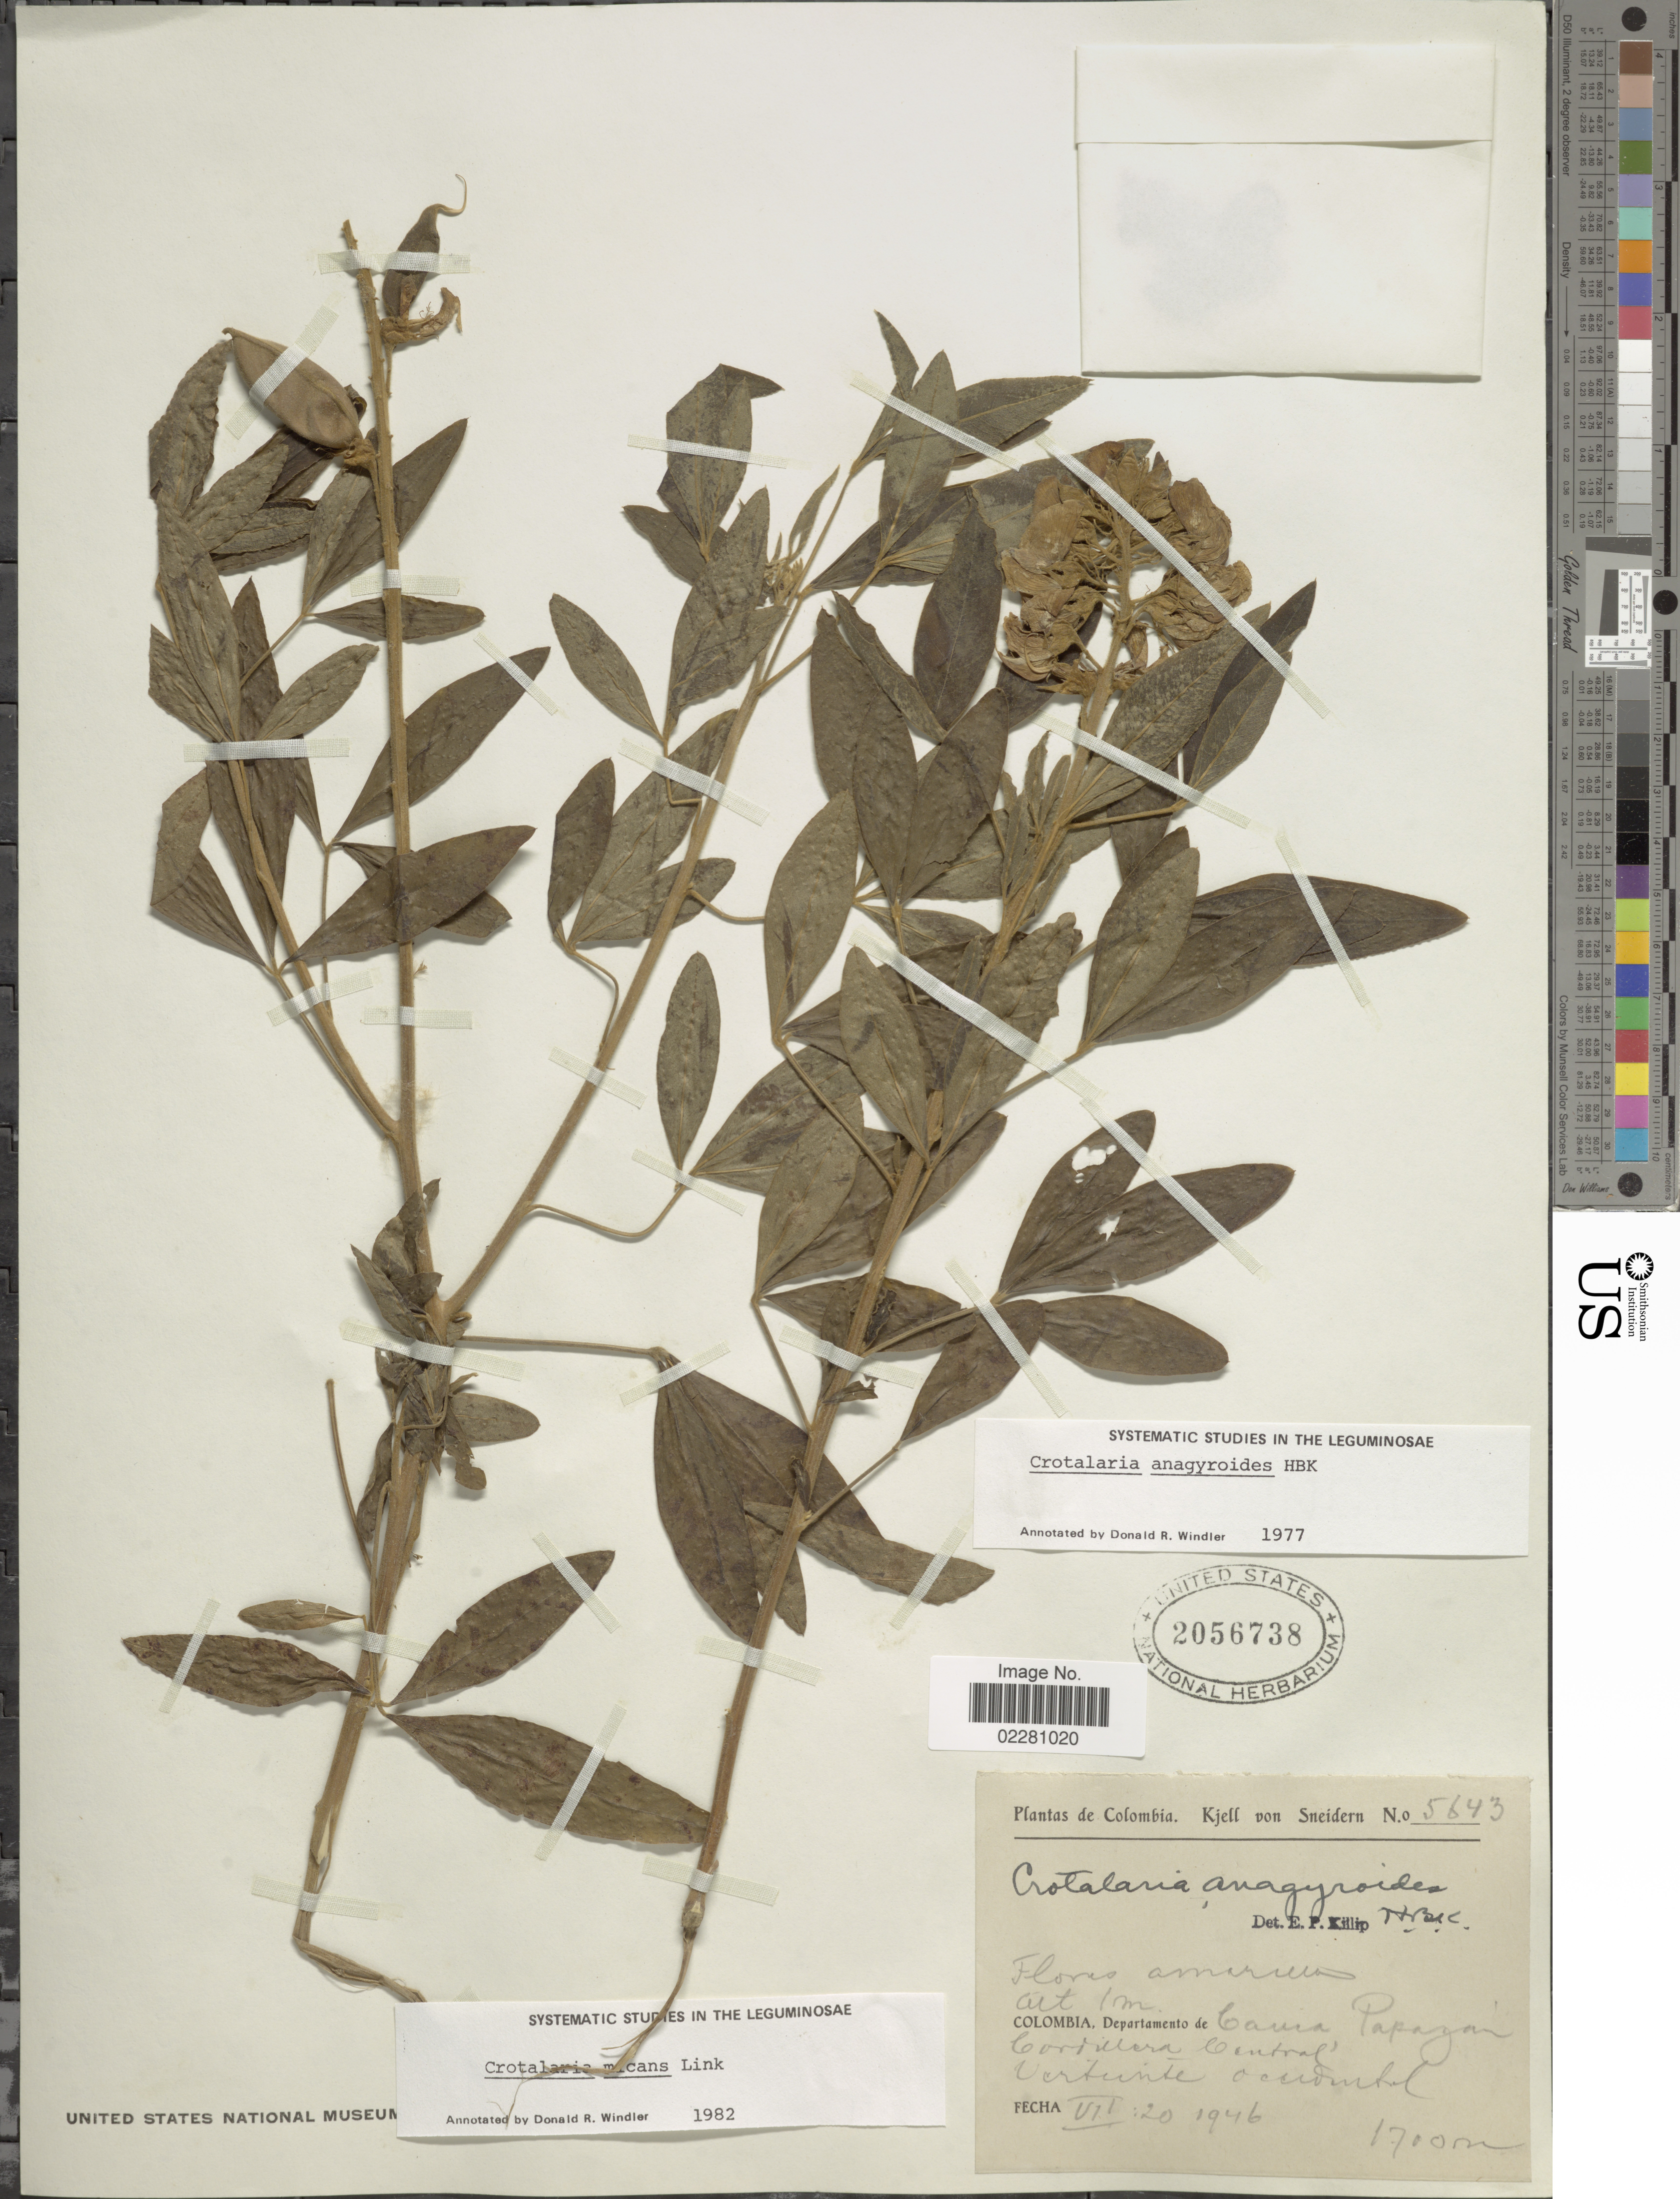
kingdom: Plantae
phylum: Tracheophyta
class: Magnoliopsida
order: Fabales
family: Fabaceae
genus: Crotalaria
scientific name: Crotalaria micans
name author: Link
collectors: K. von Sneidern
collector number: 5643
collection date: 1946-07-20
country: Colombia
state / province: Cauca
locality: Popayan, Cordillera Central, Vertiente Occidental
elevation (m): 1700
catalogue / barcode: US 2056738